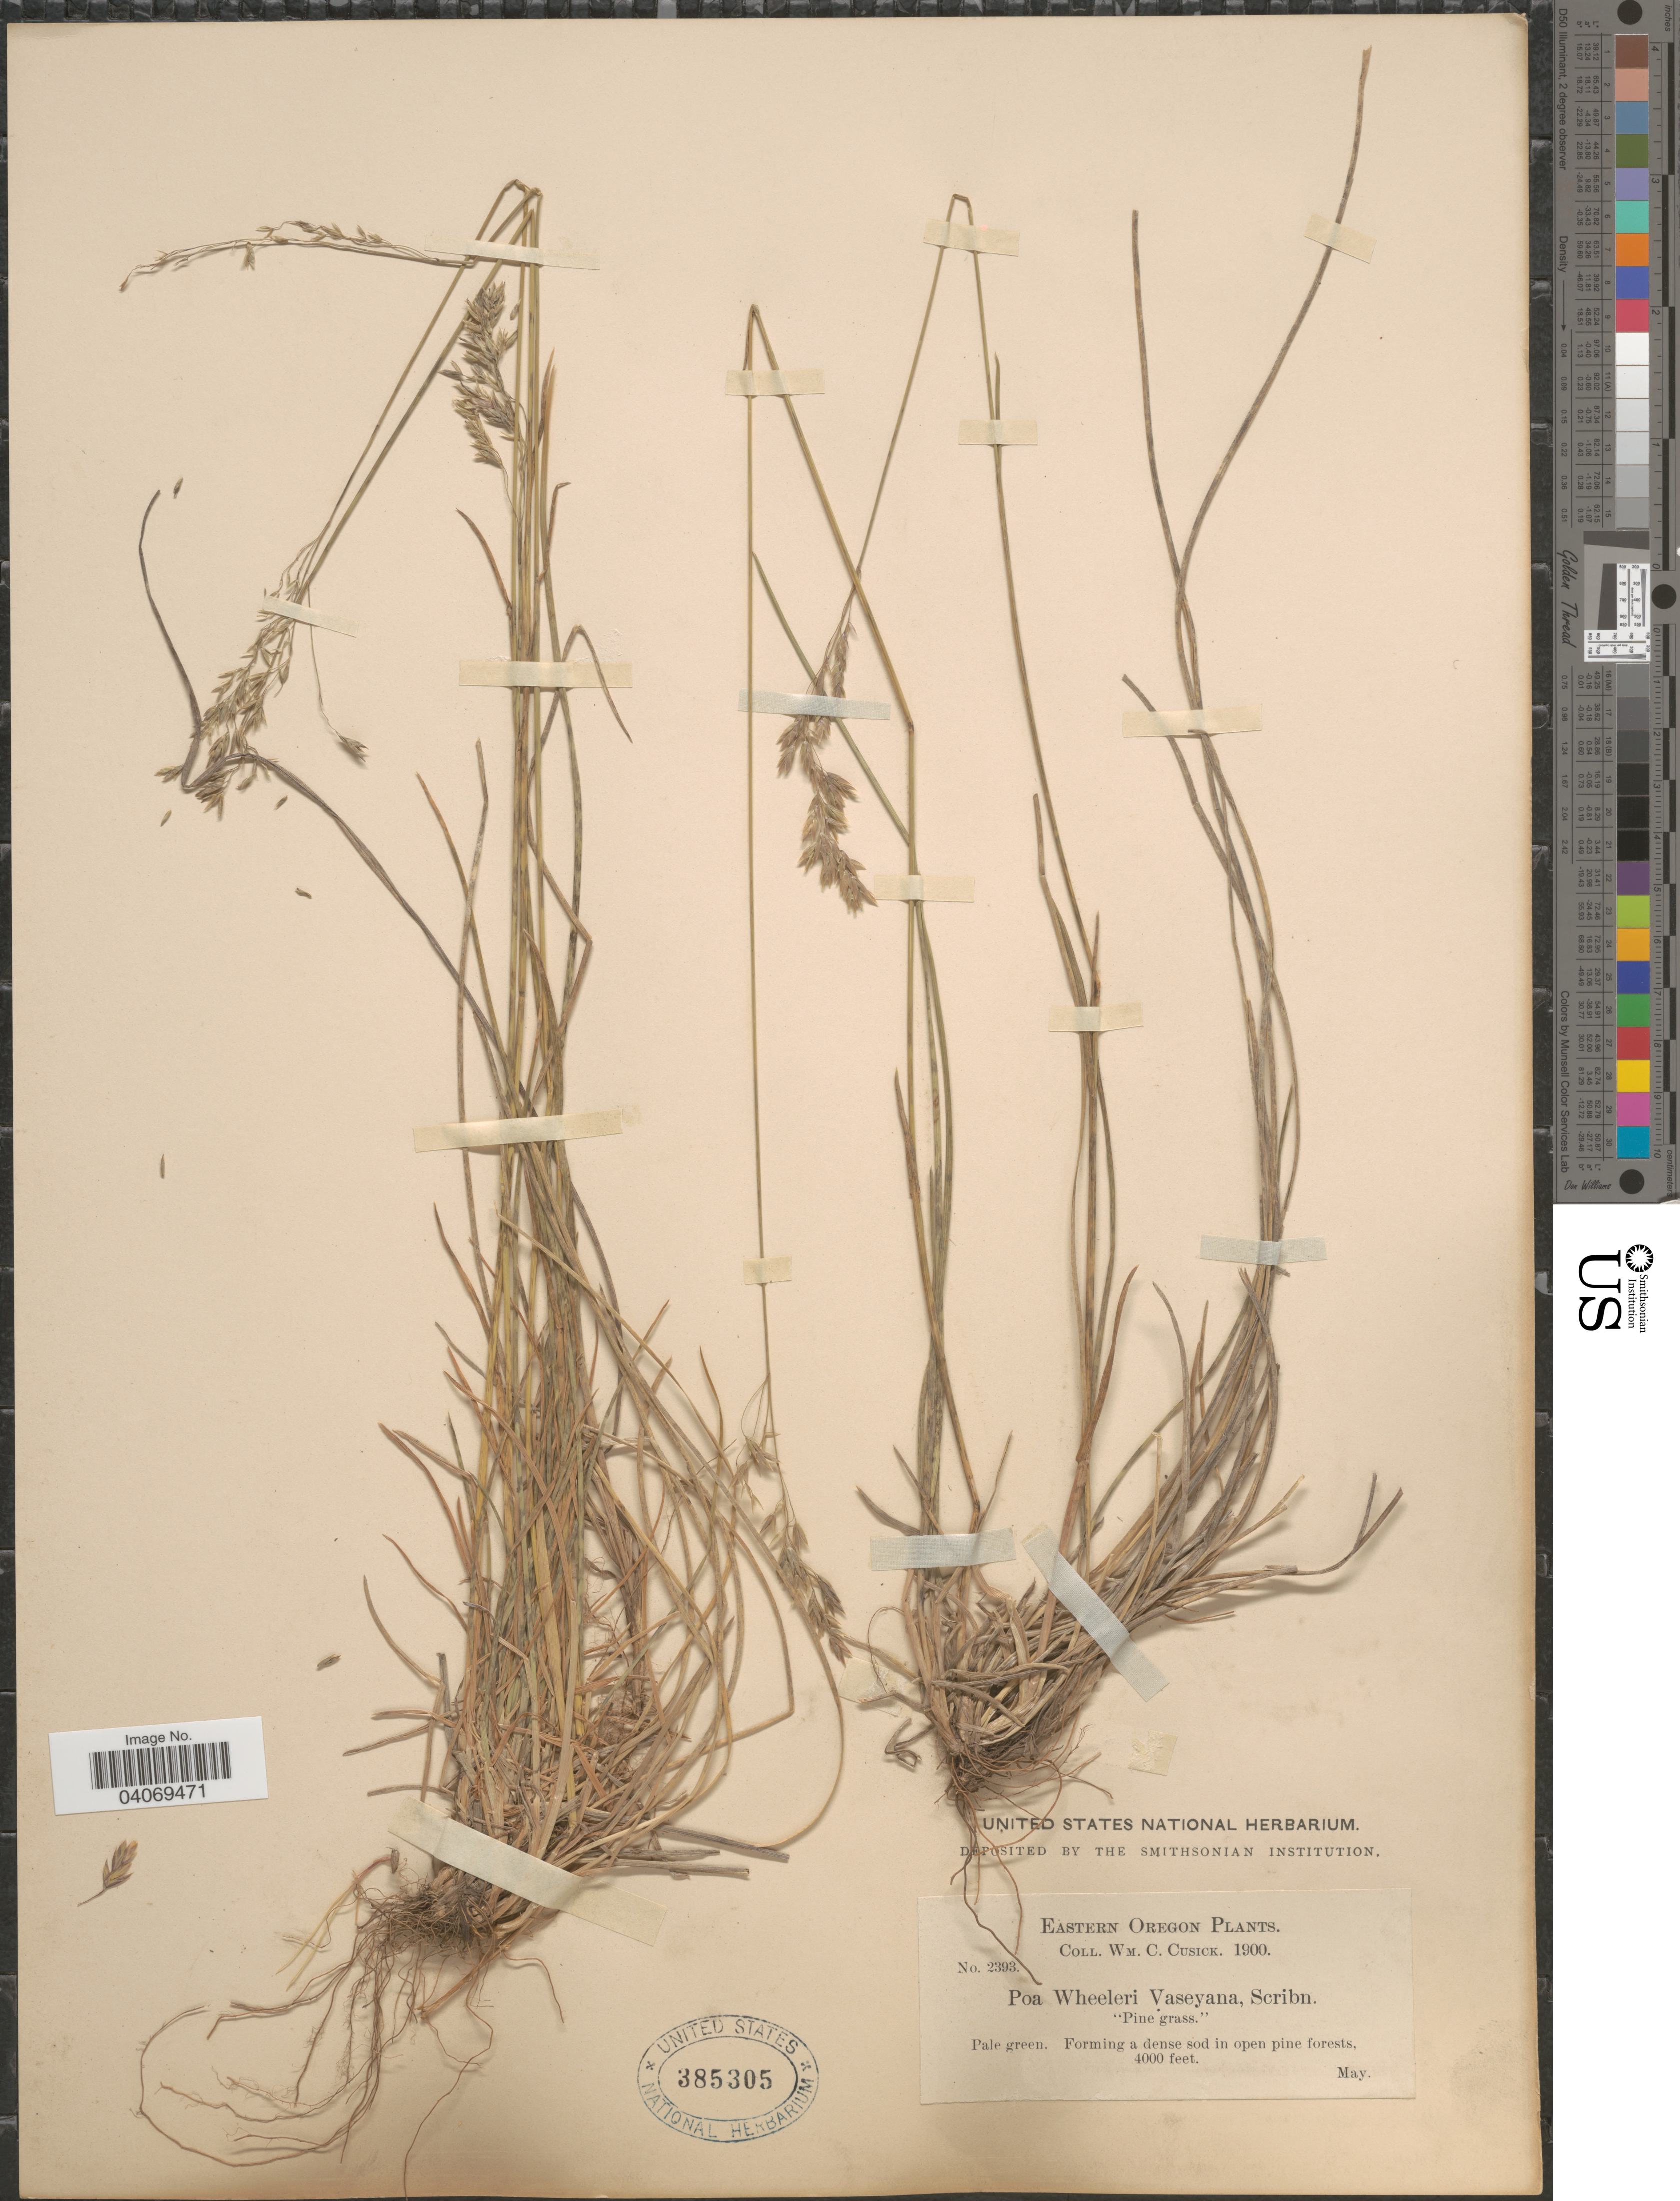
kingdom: Plantae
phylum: Tracheophyta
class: Liliopsida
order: Poales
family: Poaceae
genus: Poa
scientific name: Poa wheeleri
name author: Vasey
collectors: W. C. Cusick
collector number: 2393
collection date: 1900-05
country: United States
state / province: Oregon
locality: Eastern Oregon. Pale green. Forming a dense sod in open pine forests.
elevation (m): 1219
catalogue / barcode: US 385305